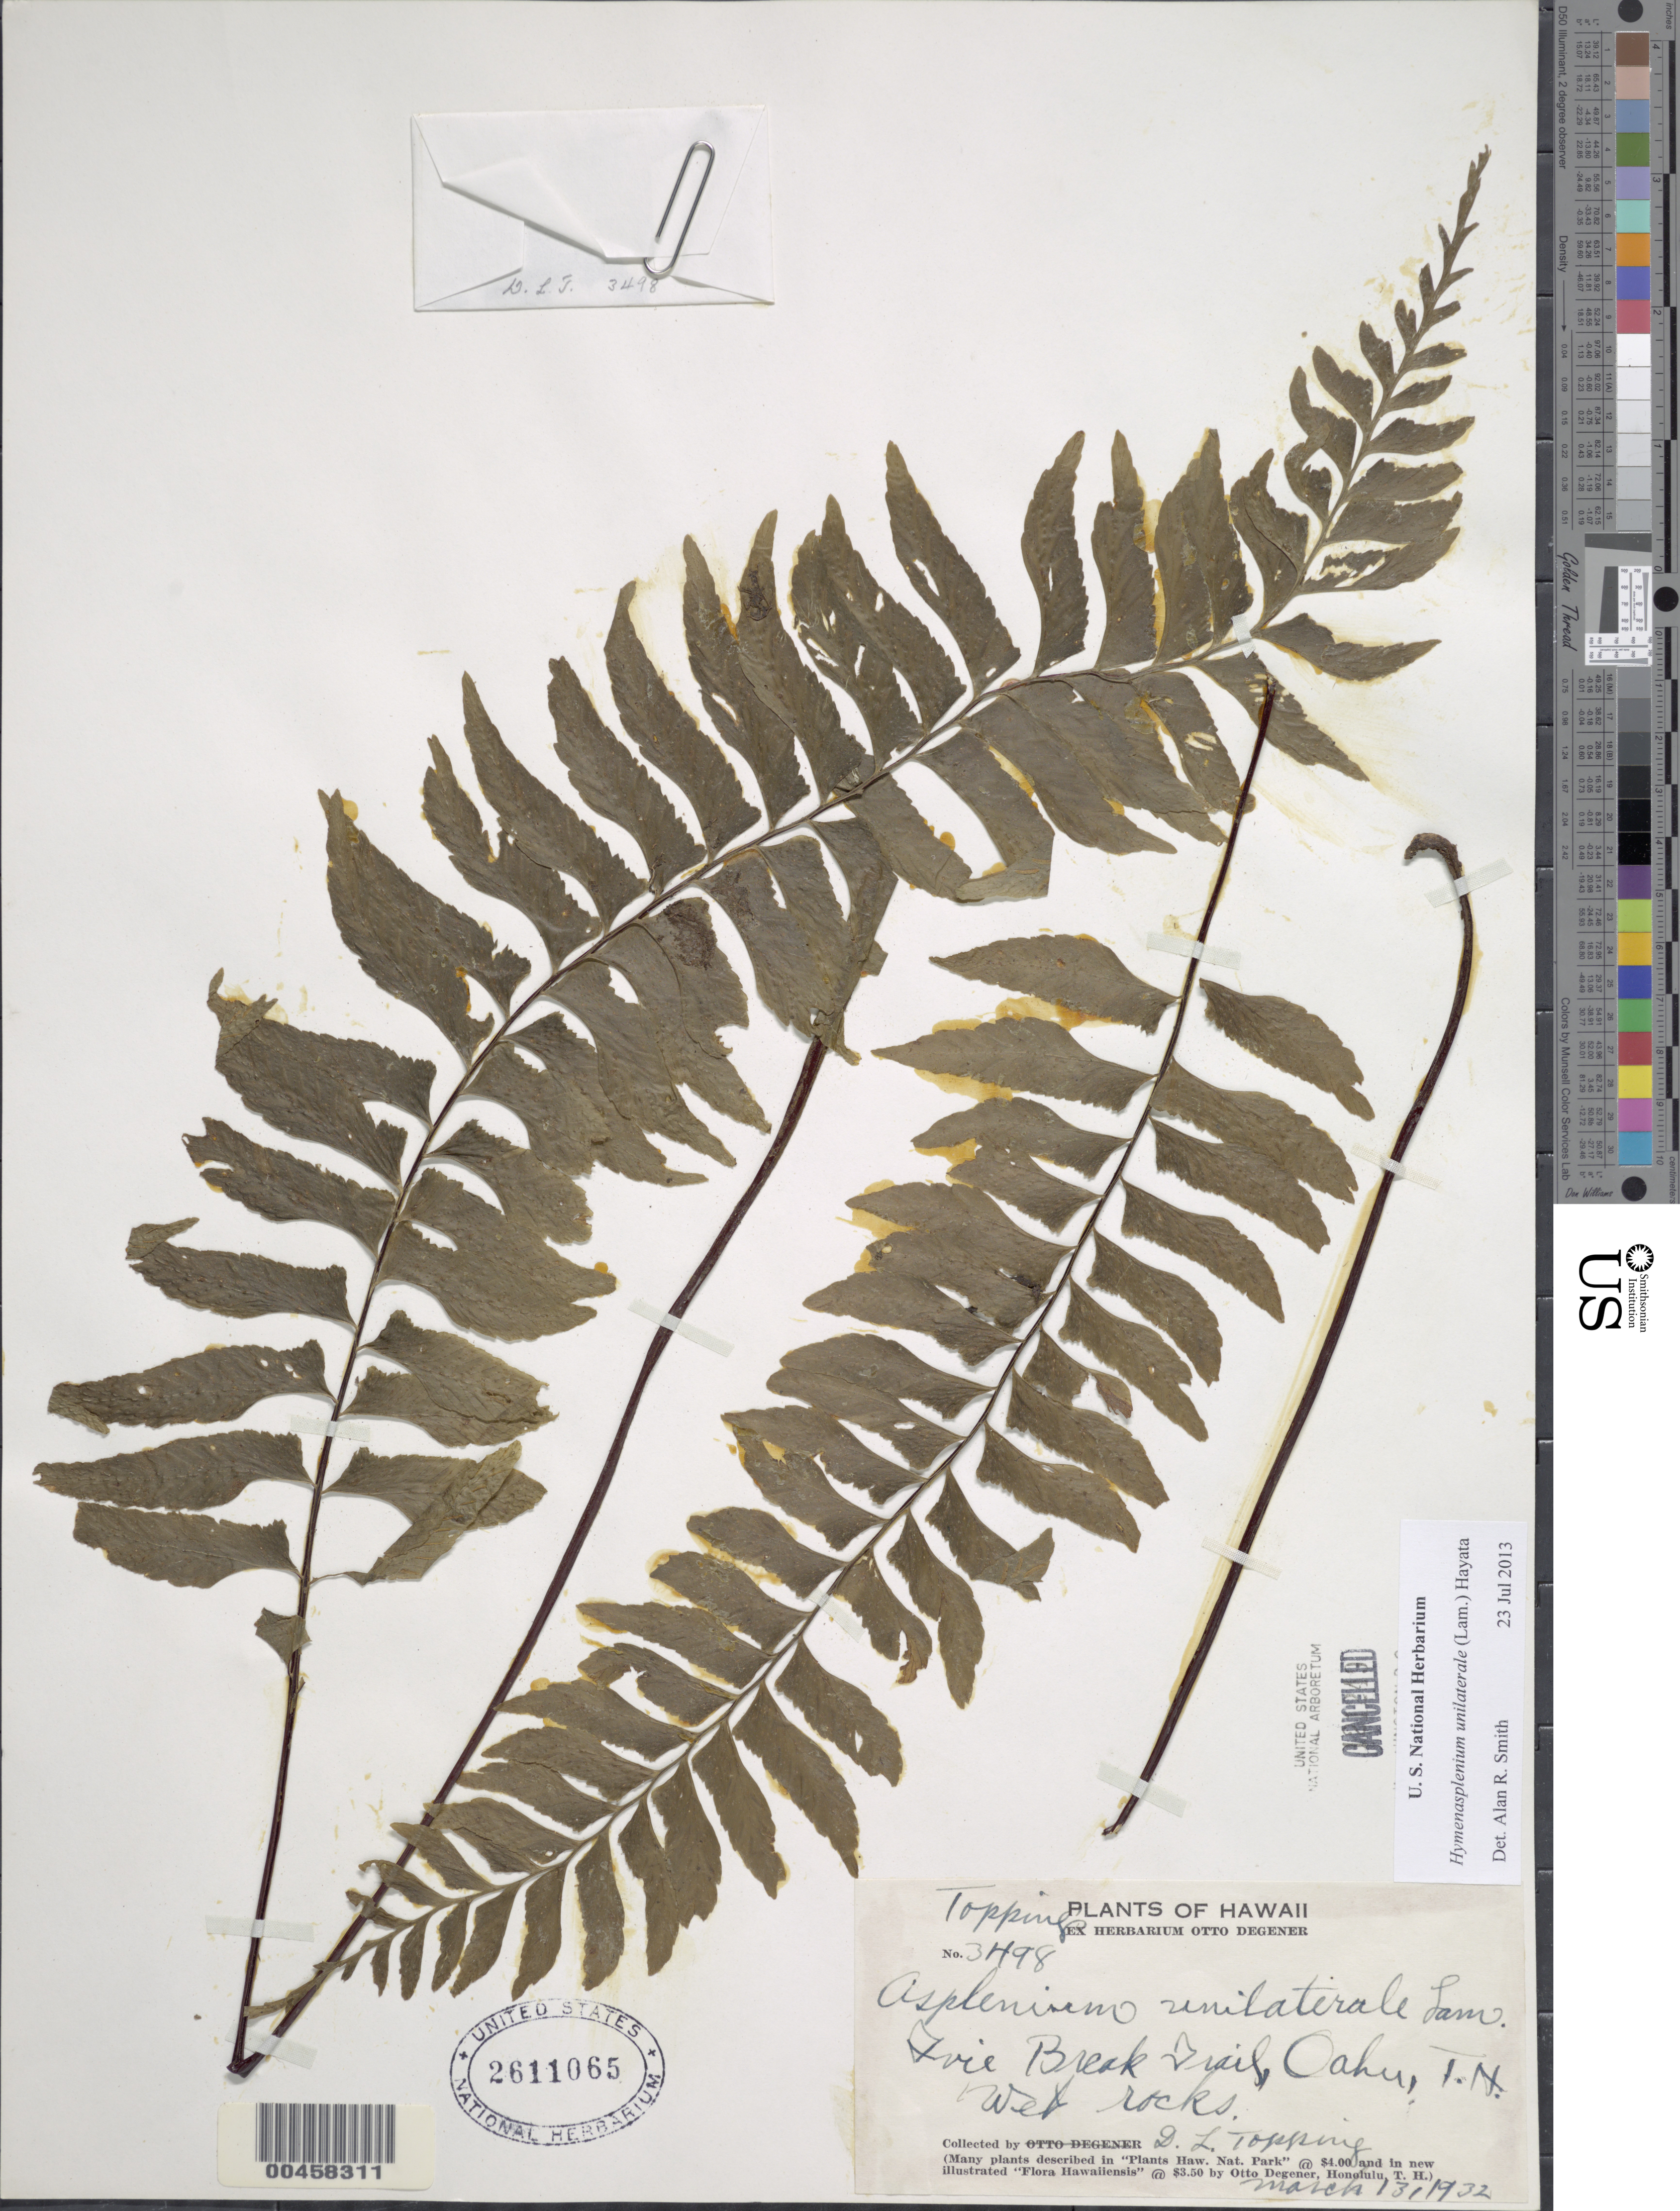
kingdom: Plantae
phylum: Tracheophyta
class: Polypodiopsida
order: Polypodiales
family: Aspleniaceae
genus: Hymenasplenium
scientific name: Hymenasplenium unilaterale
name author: (Lam.) Hayata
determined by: Smith, Alan R., (UC)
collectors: D. L. Topping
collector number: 3498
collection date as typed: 13 Mar 1932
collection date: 1932-03-13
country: United States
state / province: Hawaii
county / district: Honolulu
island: Oahu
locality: Fire Break Trail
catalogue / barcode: US 2611065